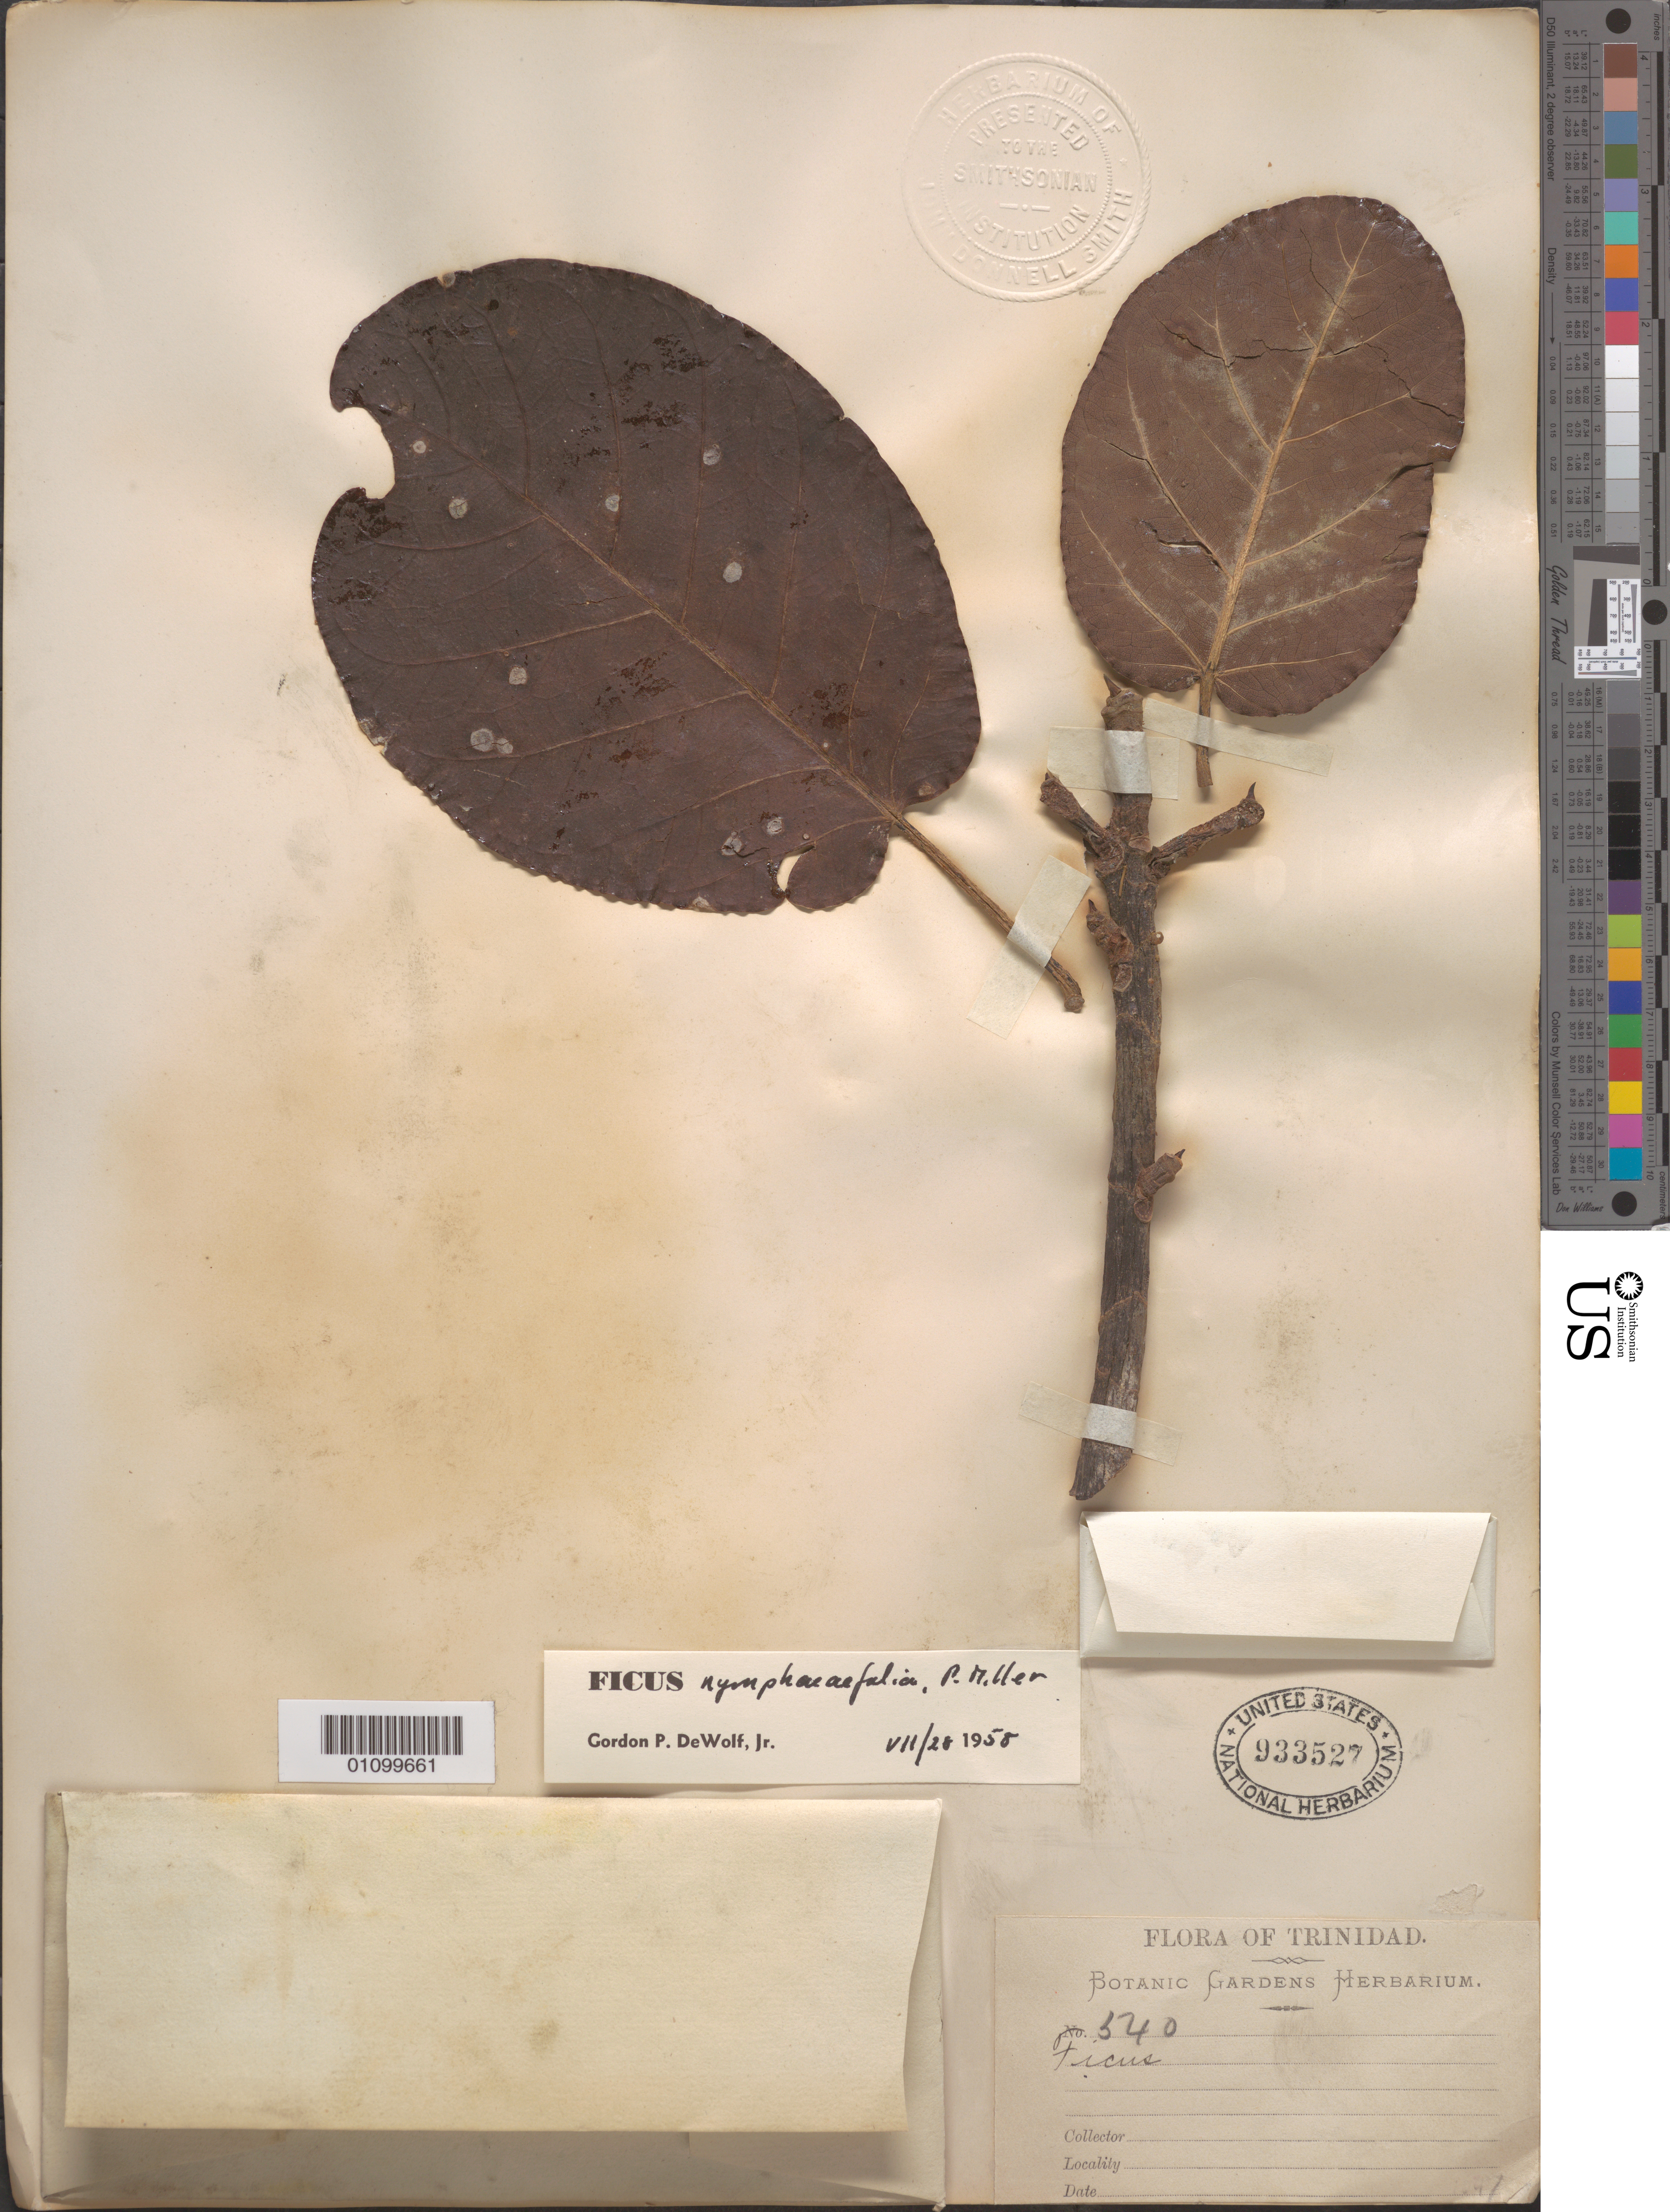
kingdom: Plantae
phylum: Tracheophyta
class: Magnoliopsida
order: Rosales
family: Moraceae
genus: Ficus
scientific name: Ficus nymphaeifolia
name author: Mill.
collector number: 540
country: Trinidad and Tobago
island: Trinidad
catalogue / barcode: US 933527